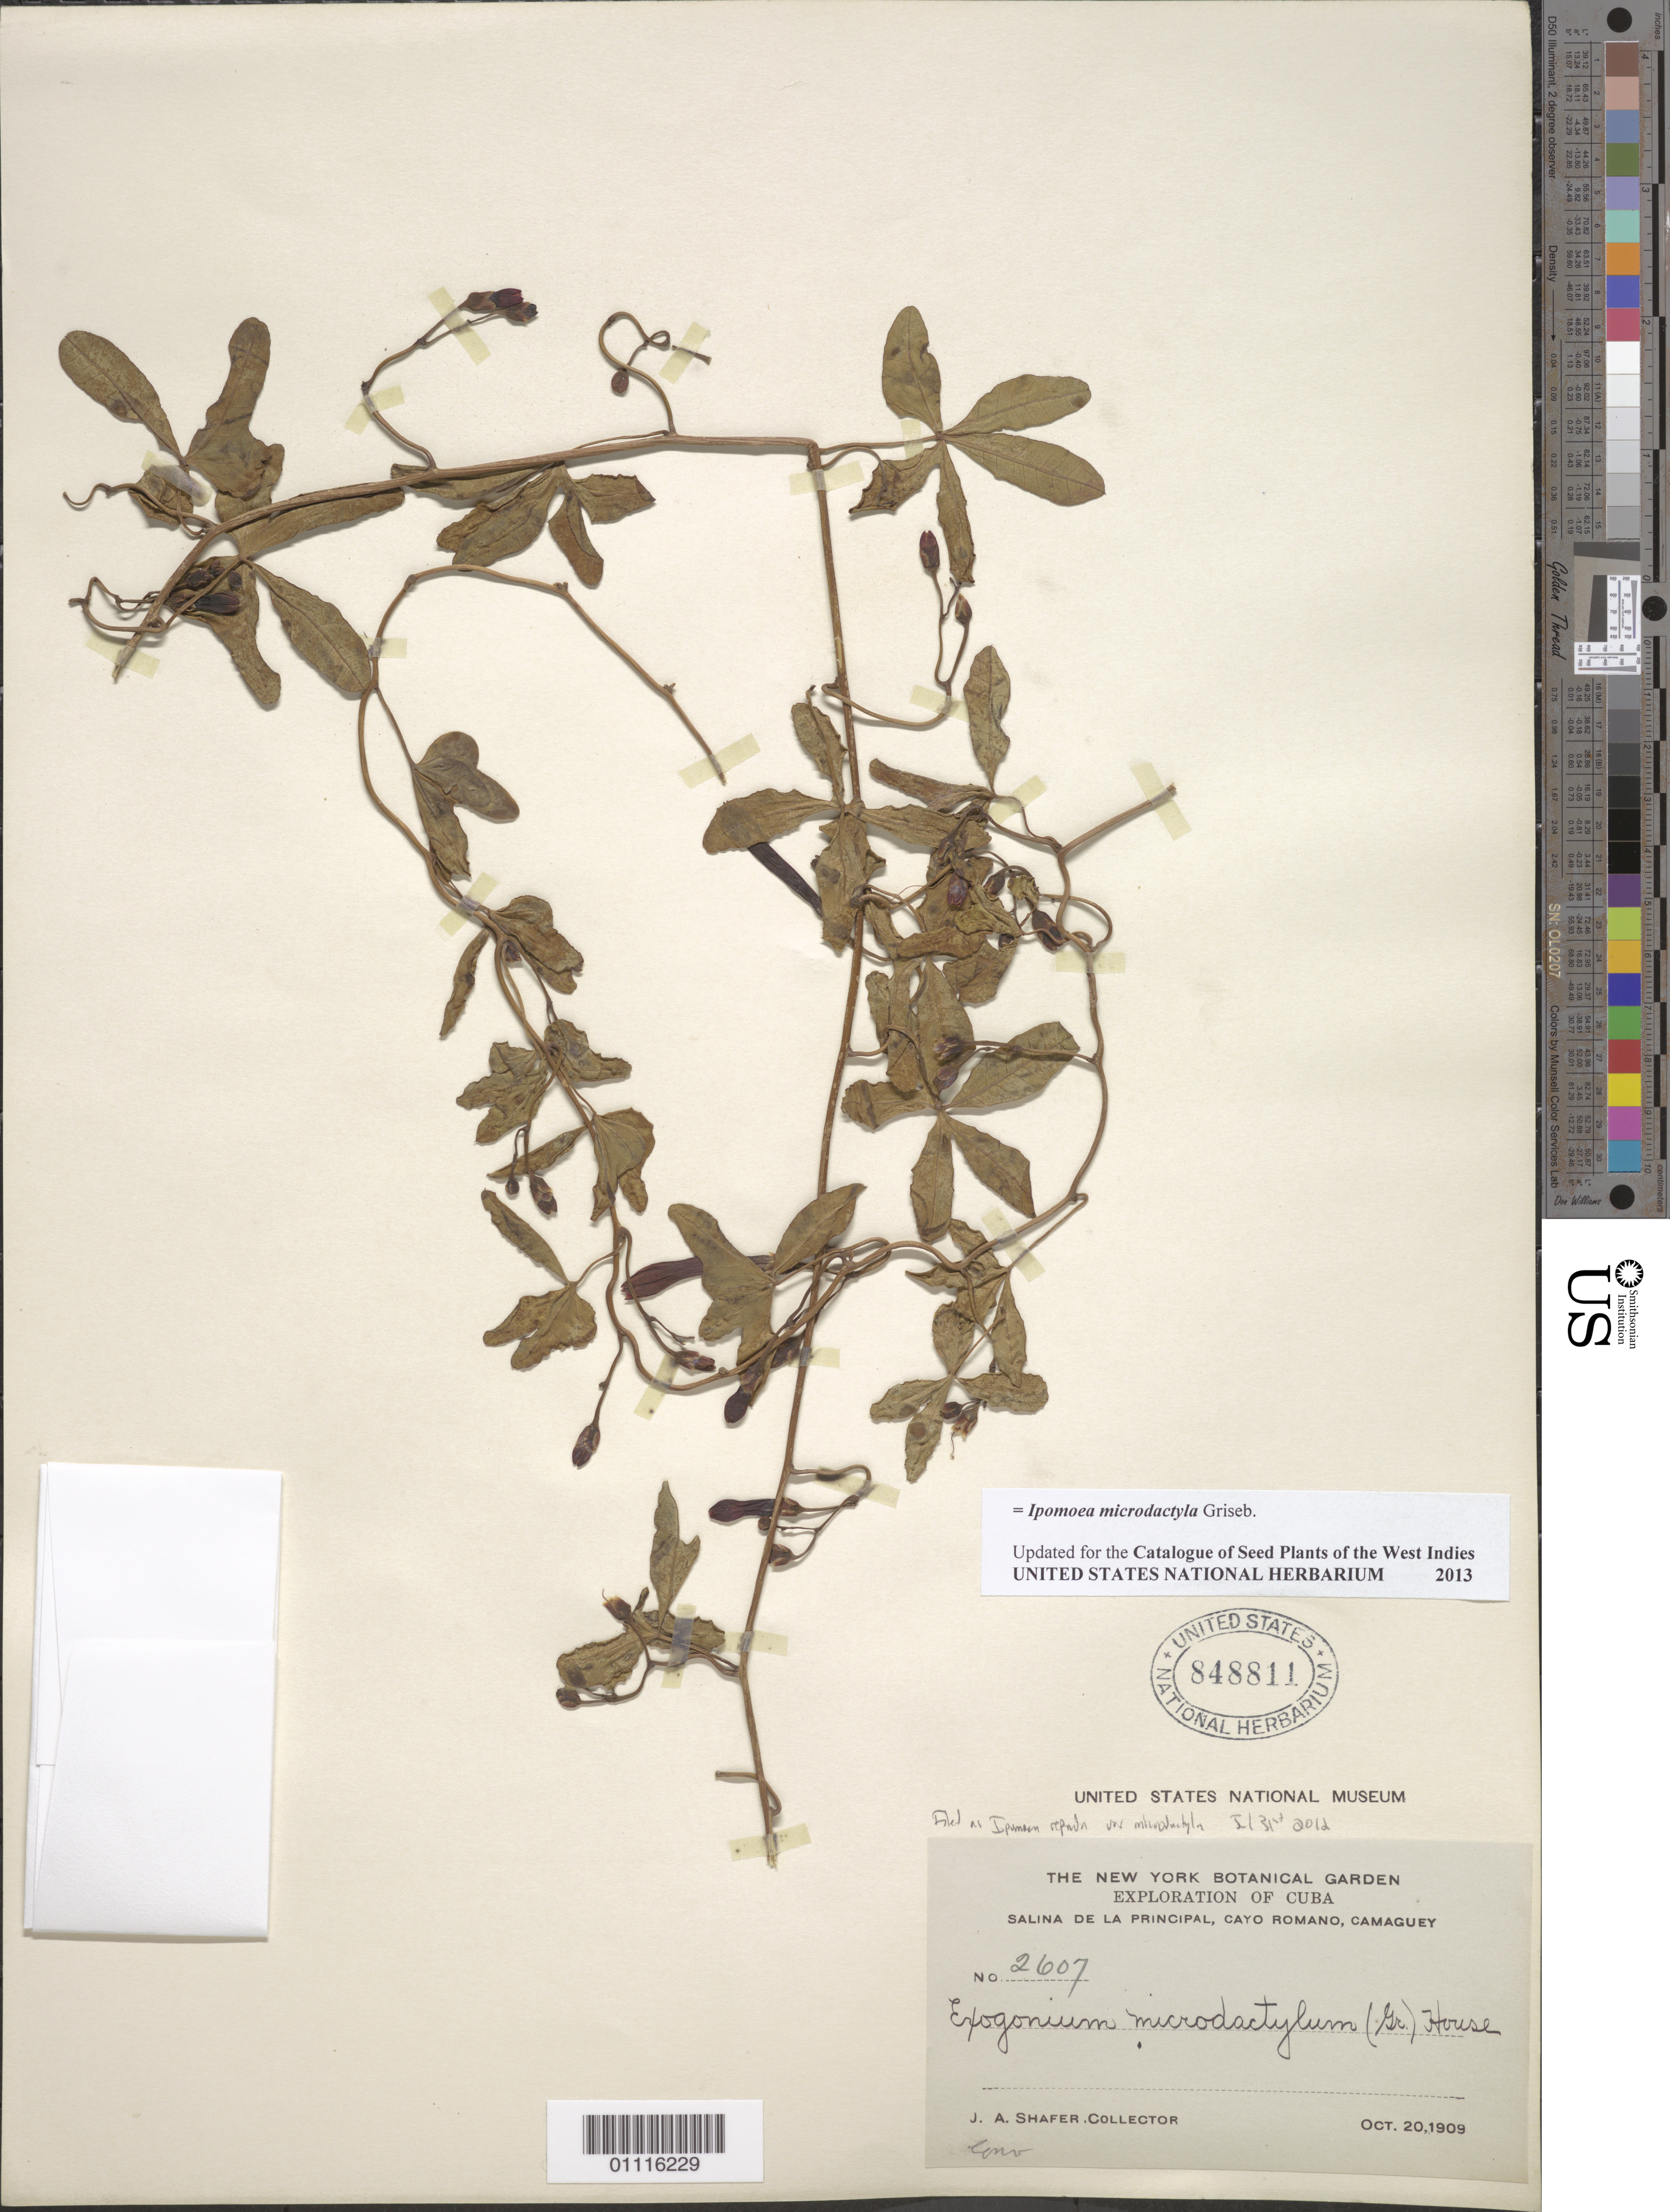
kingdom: Plantae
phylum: Tracheophyta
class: Magnoliopsida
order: Solanales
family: Convolvulaceae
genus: Ipomoea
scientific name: Ipomoea microdactyla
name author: Griseb.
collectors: J. A. Shafer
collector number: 2607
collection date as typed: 20 Oct 1909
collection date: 1909-10-20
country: Cuba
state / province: Camagüey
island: Cuba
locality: Salina de la Principal, Cayo Romano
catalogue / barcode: US 848811